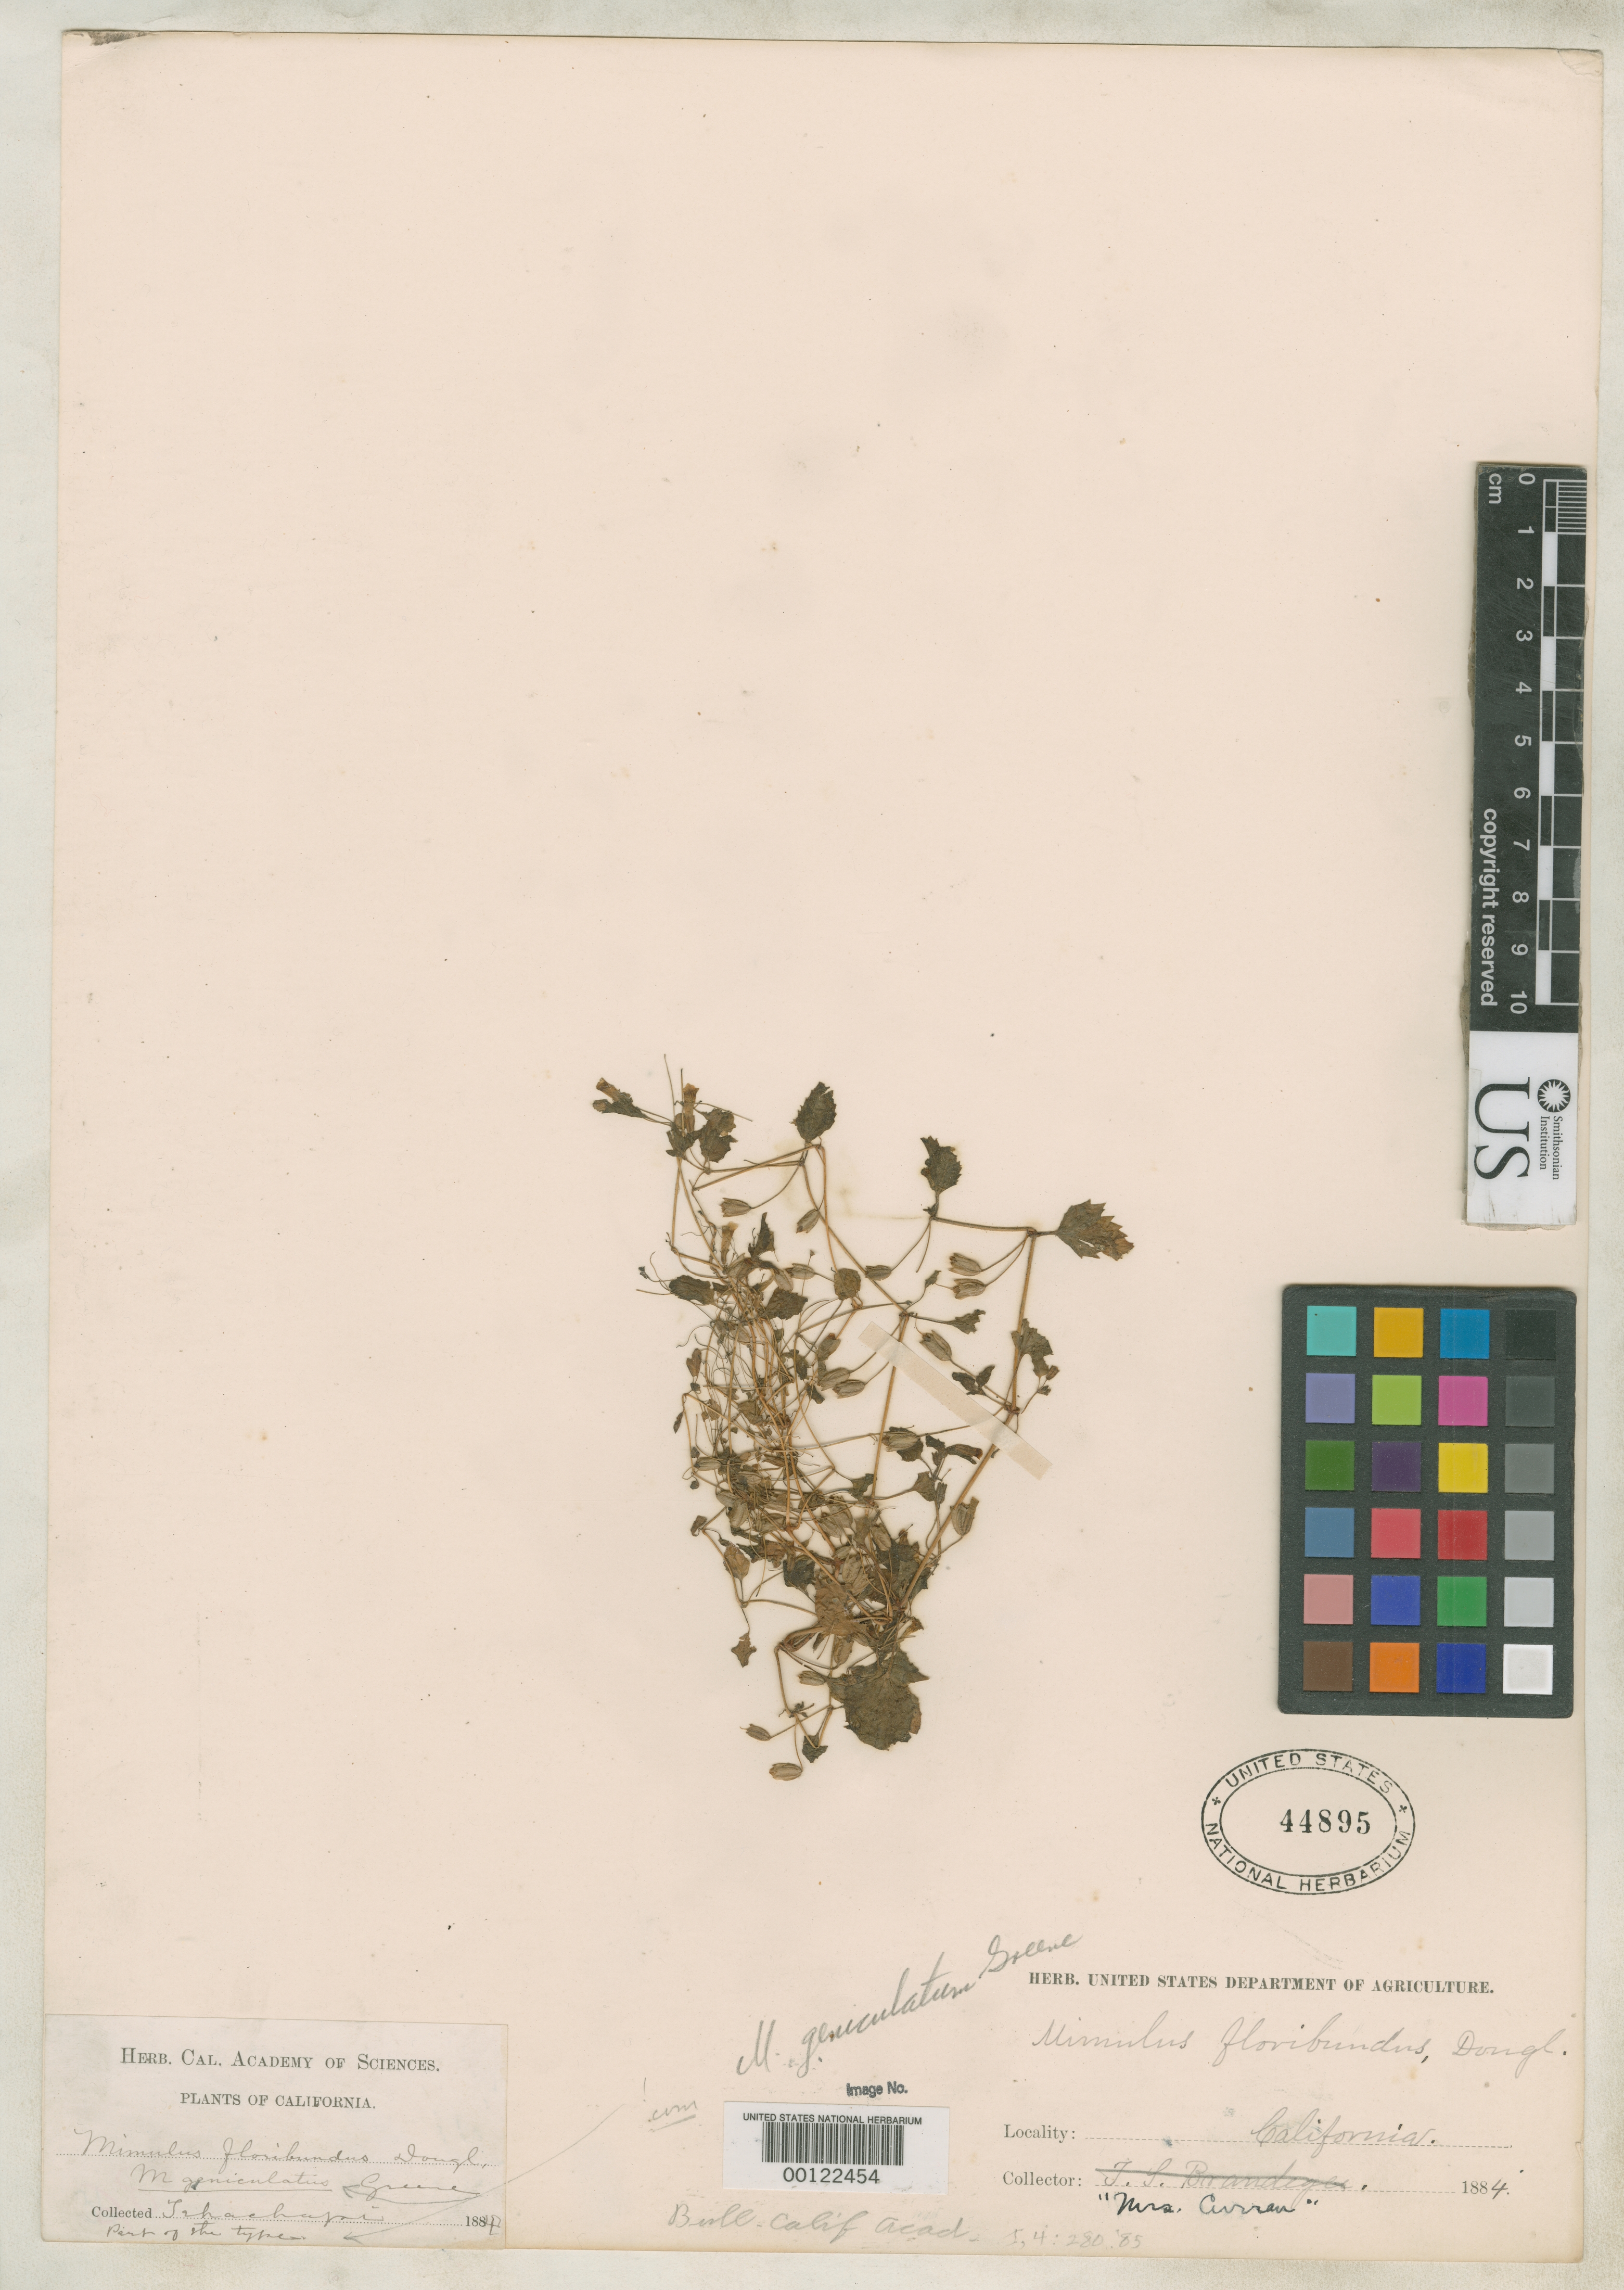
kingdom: Plantae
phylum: Tracheophyta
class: Magnoliopsida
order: Lamiales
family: Phrymaceae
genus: Mimulus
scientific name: Mimulus geniculatus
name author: Greene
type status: Isotype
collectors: Curran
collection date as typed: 1884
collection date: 1884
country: United States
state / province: California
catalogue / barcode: US 44895